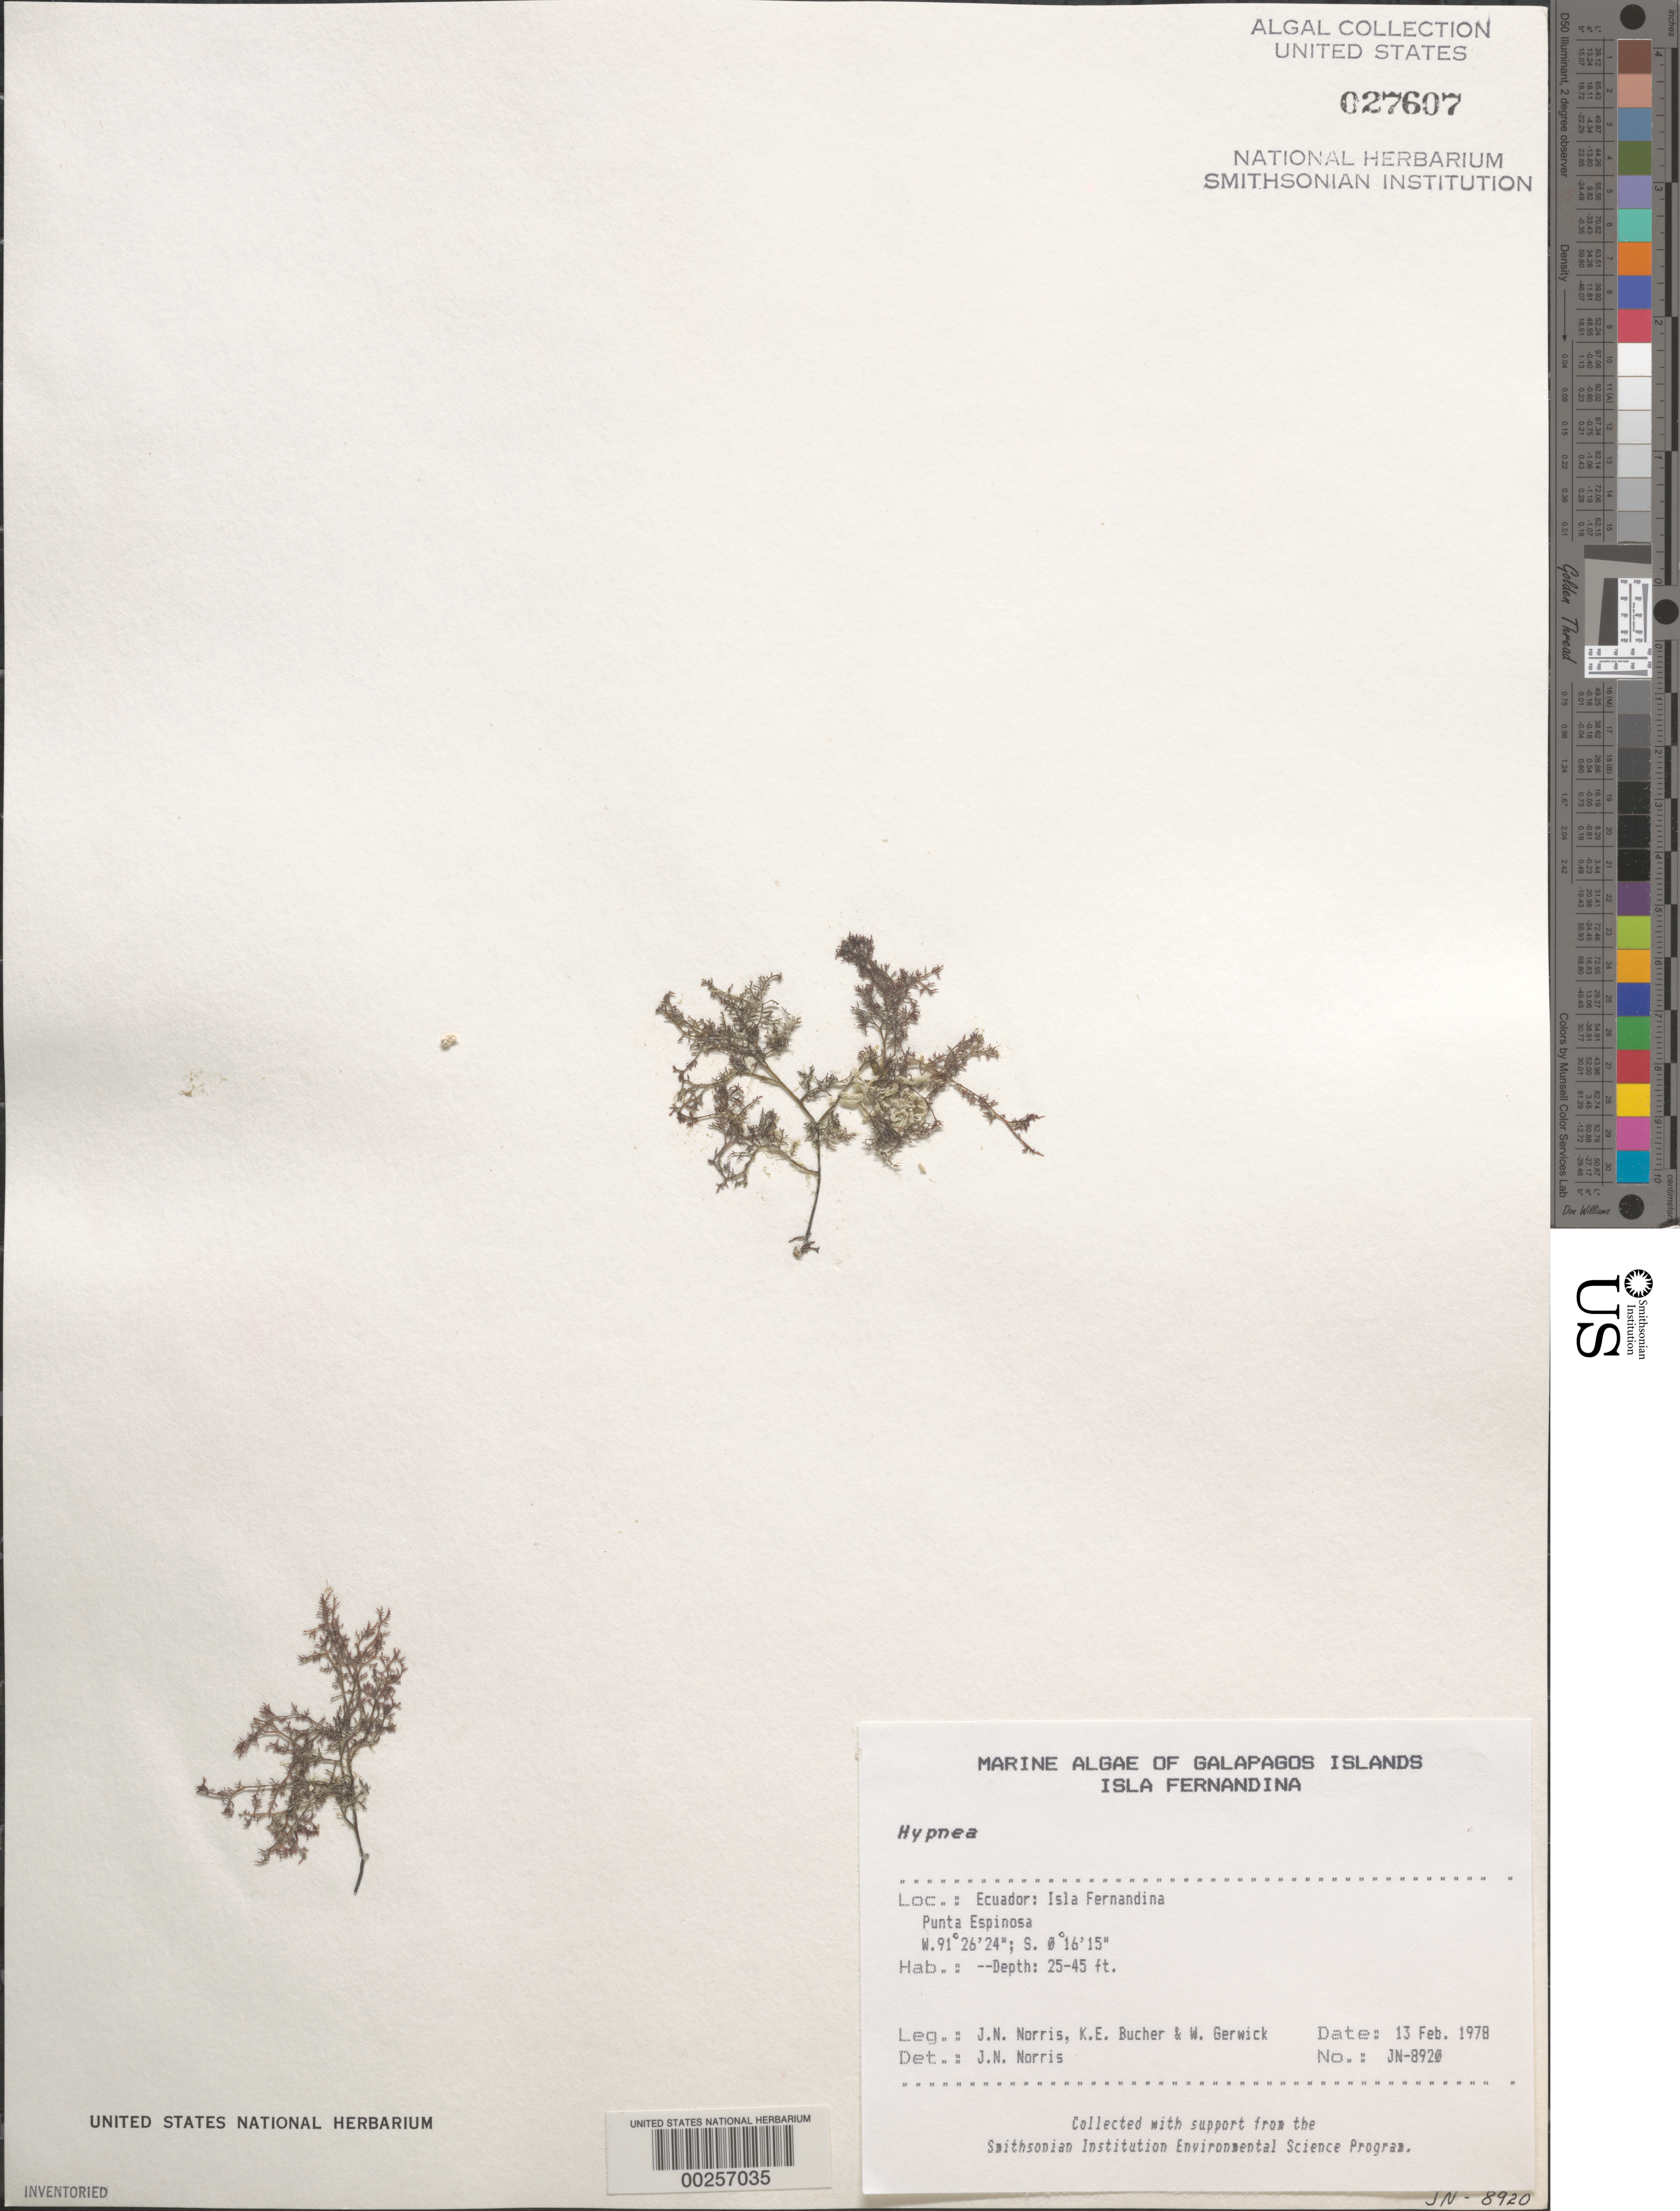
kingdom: Plantae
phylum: Rhodophyta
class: Florideophyceae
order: Gigartinales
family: Cystocloniaceae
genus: Hypnea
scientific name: Hypnea sp.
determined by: Norris, James N.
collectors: J. N. Norris, K. E. Bucher & W. Gerwick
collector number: JN-8920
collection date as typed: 13 Feb 1978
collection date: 1978-02-13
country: Ecuador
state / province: Colón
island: Fernandina [Narborough]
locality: Punta Espinosa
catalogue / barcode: US 27607